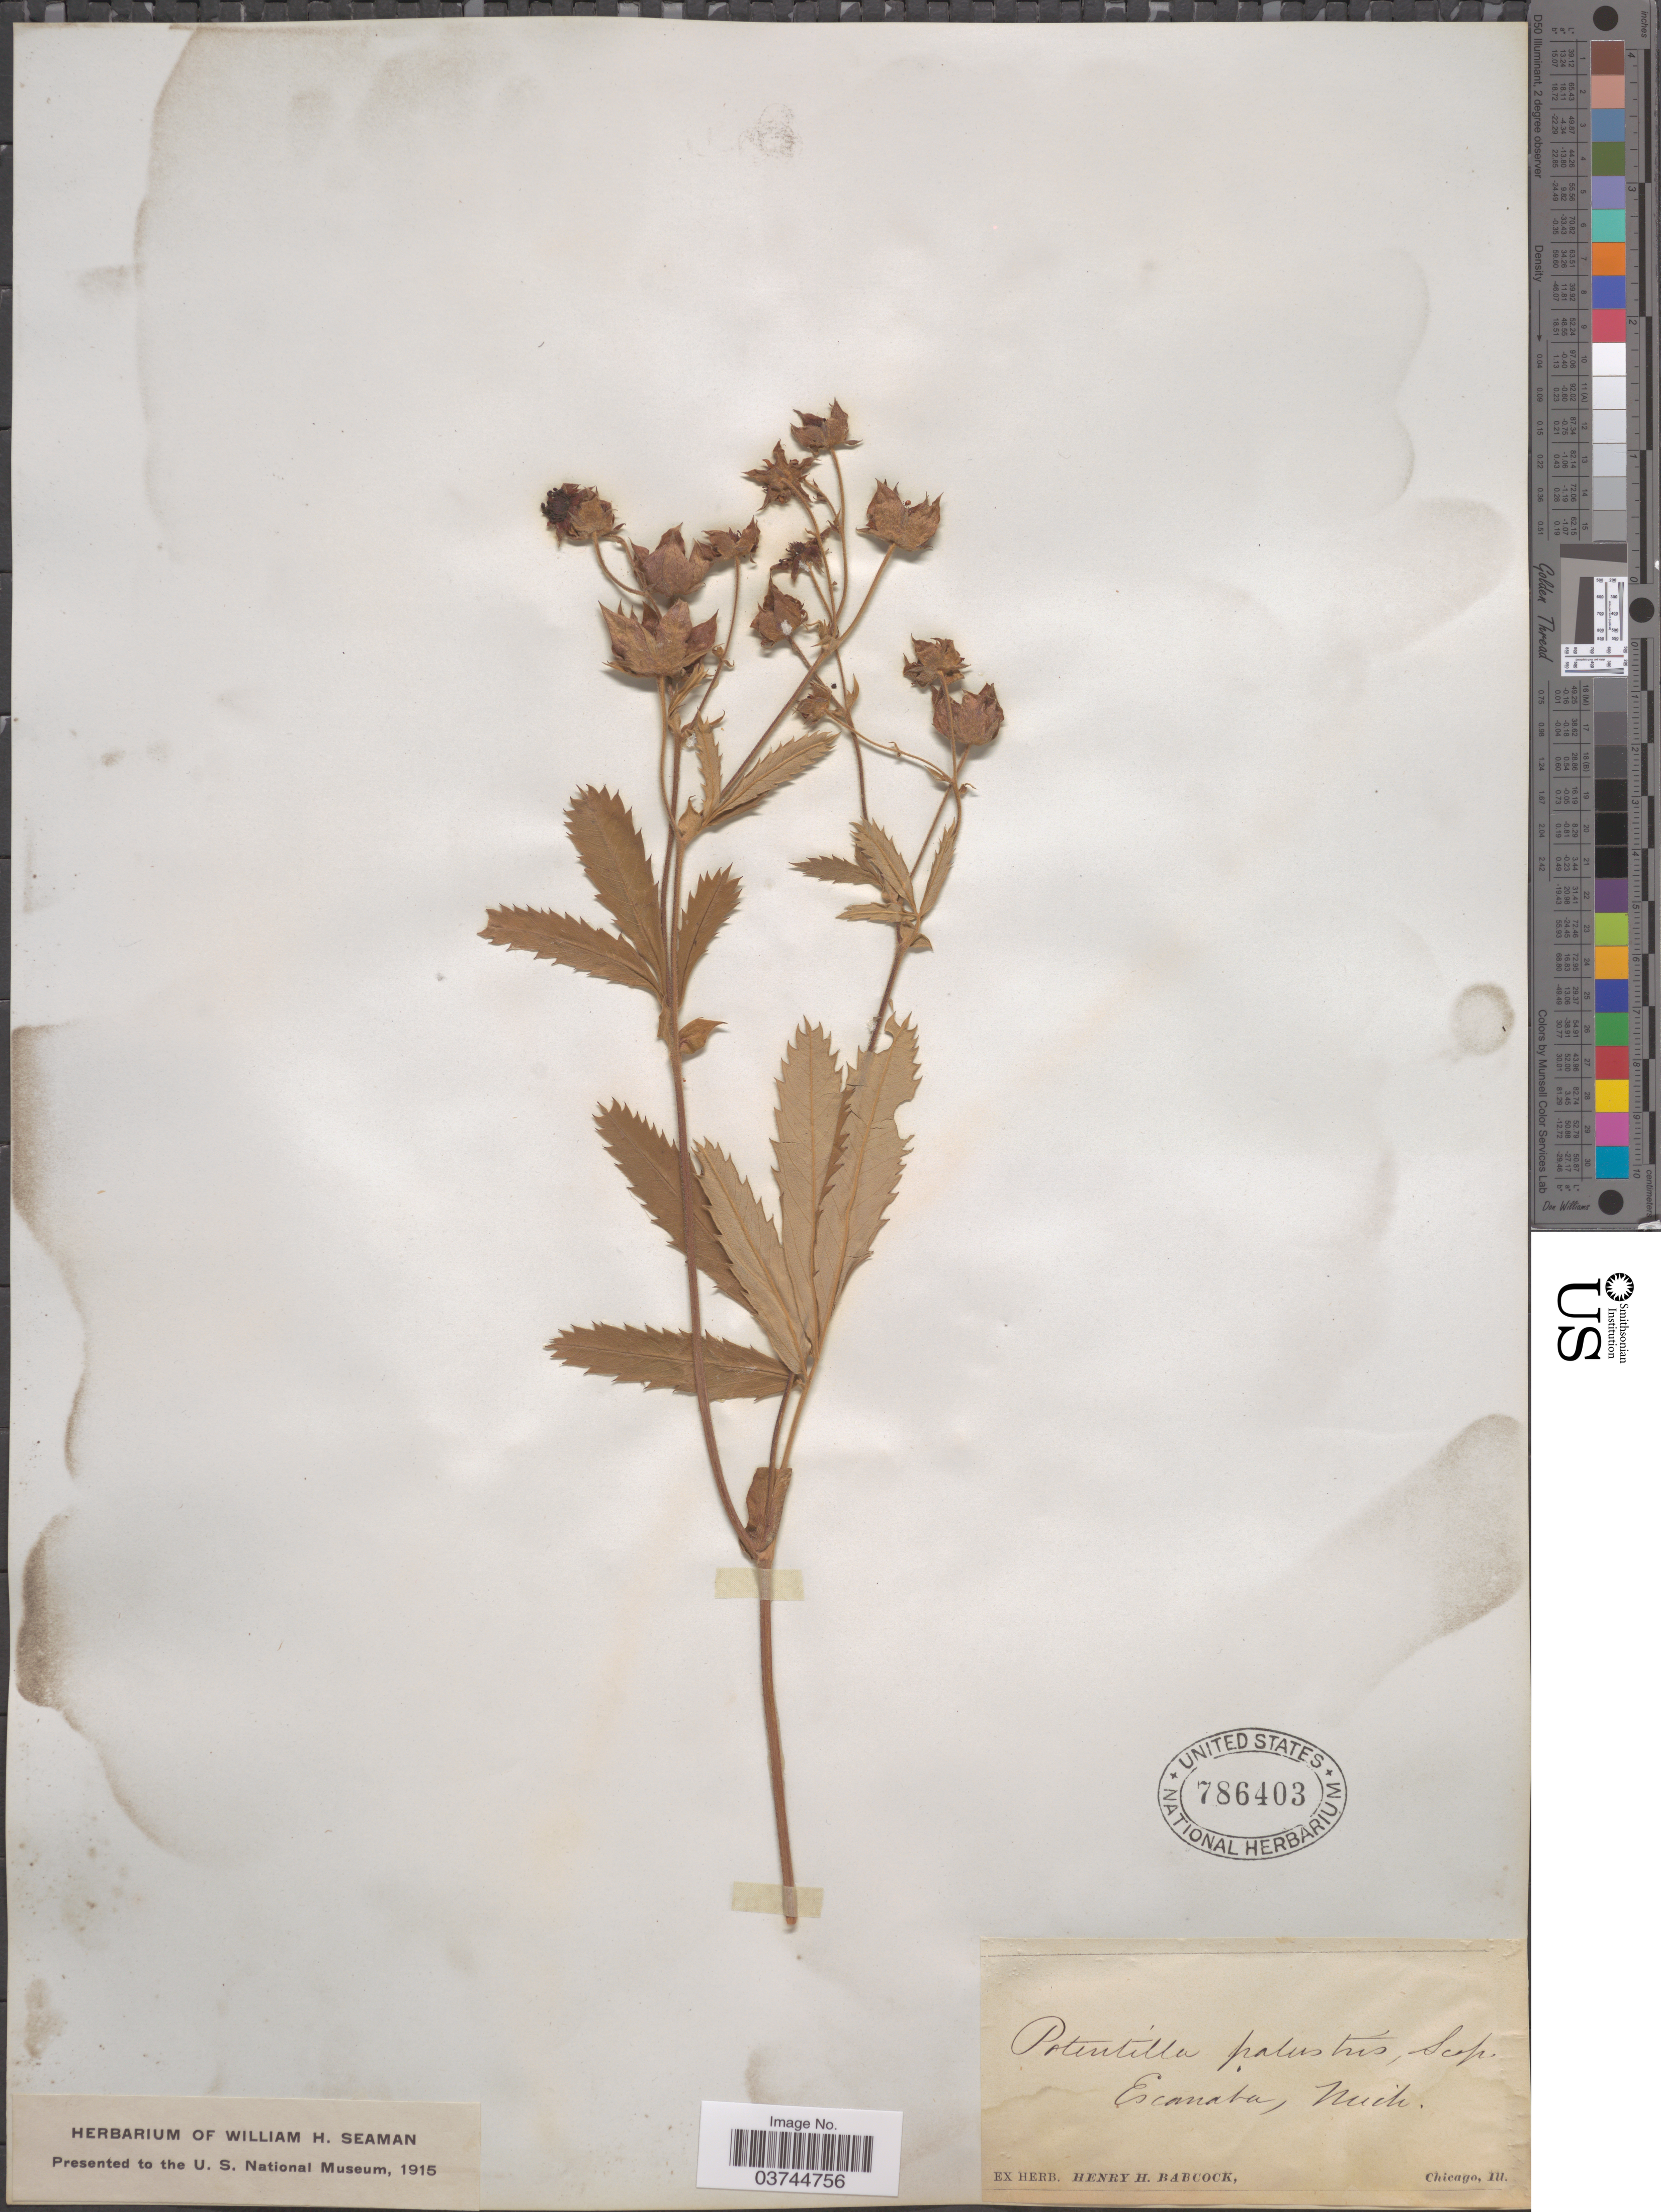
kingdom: Plantae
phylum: Tracheophyta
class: Magnoliopsida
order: Rosales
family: Rosaceae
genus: Comarum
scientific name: Comarum palustre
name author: L.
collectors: ex herb. Henry Homes Babcock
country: United States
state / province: Michigan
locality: Escanaba.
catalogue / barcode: US 786403